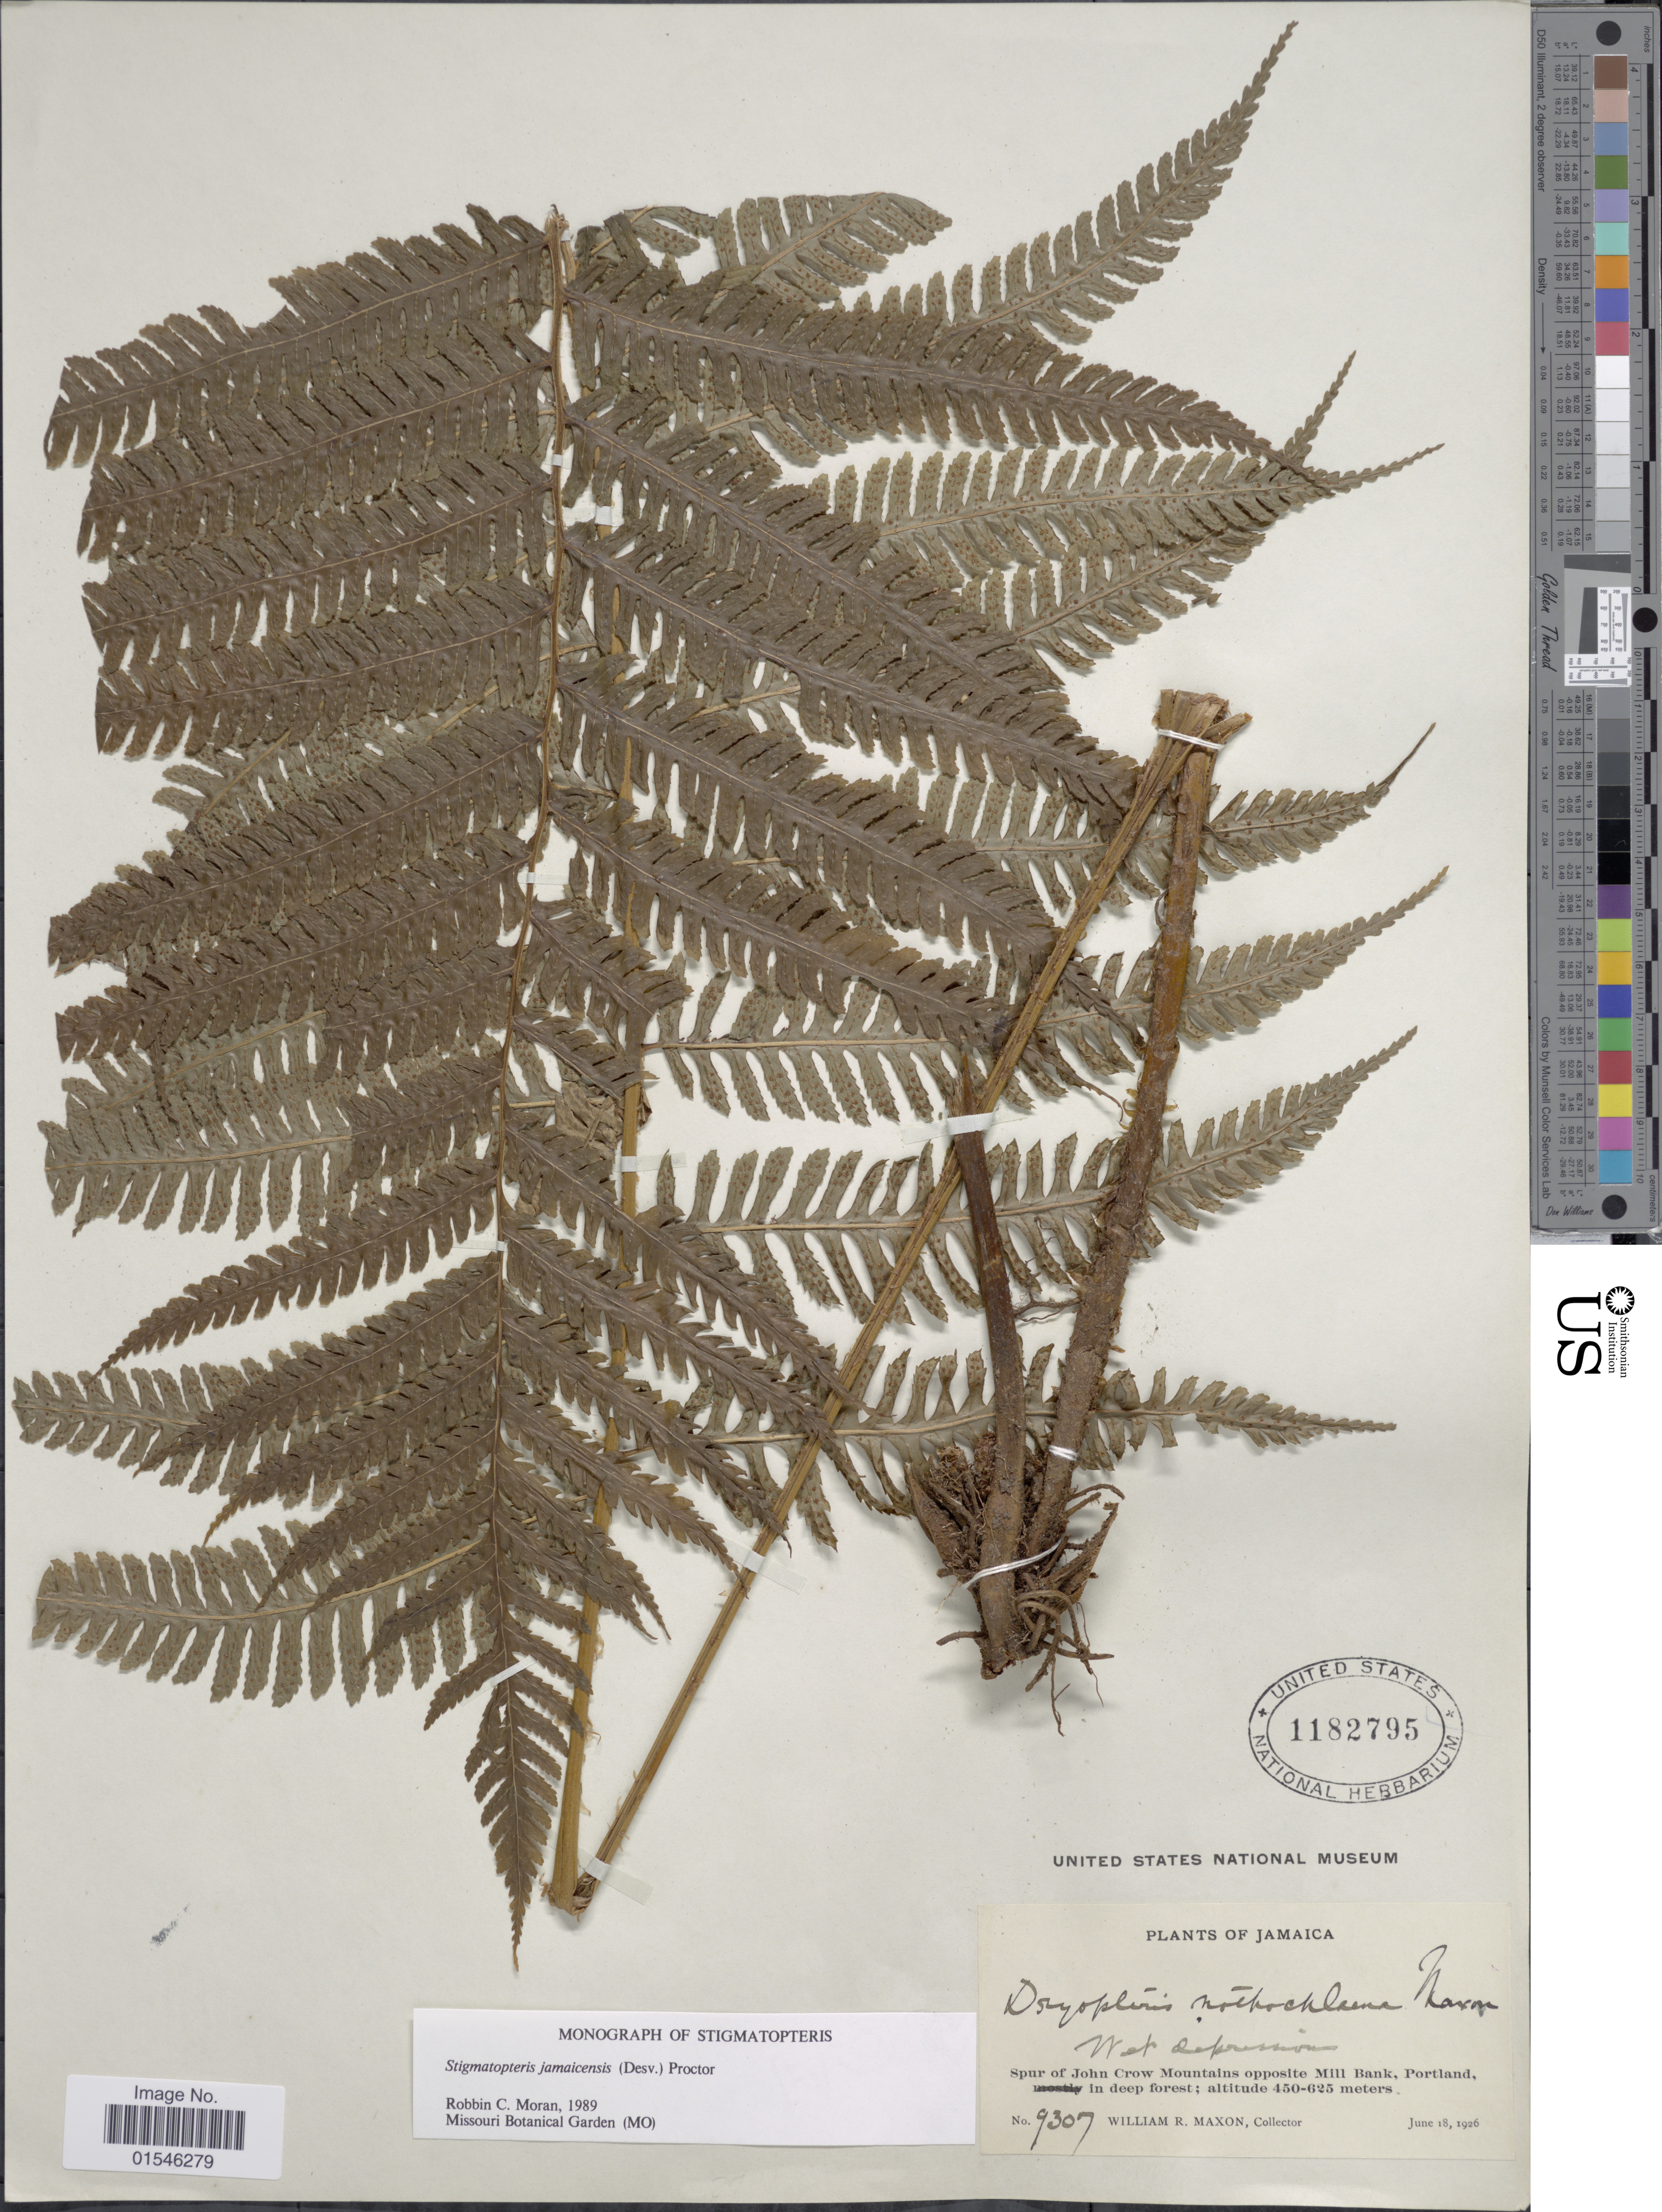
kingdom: Plantae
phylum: Tracheophyta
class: Polypodiopsida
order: Polypodiales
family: Dryopteridaceae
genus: Stigmatopteris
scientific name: Stigmatopteris jamaicensis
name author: (Desv.) Proctor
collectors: W. R. Maxon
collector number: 9307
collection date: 1926-06-18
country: Jamaica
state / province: Portland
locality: Spur of John Crow Mountains opposite Mill Bank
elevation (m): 450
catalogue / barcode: US 1182795